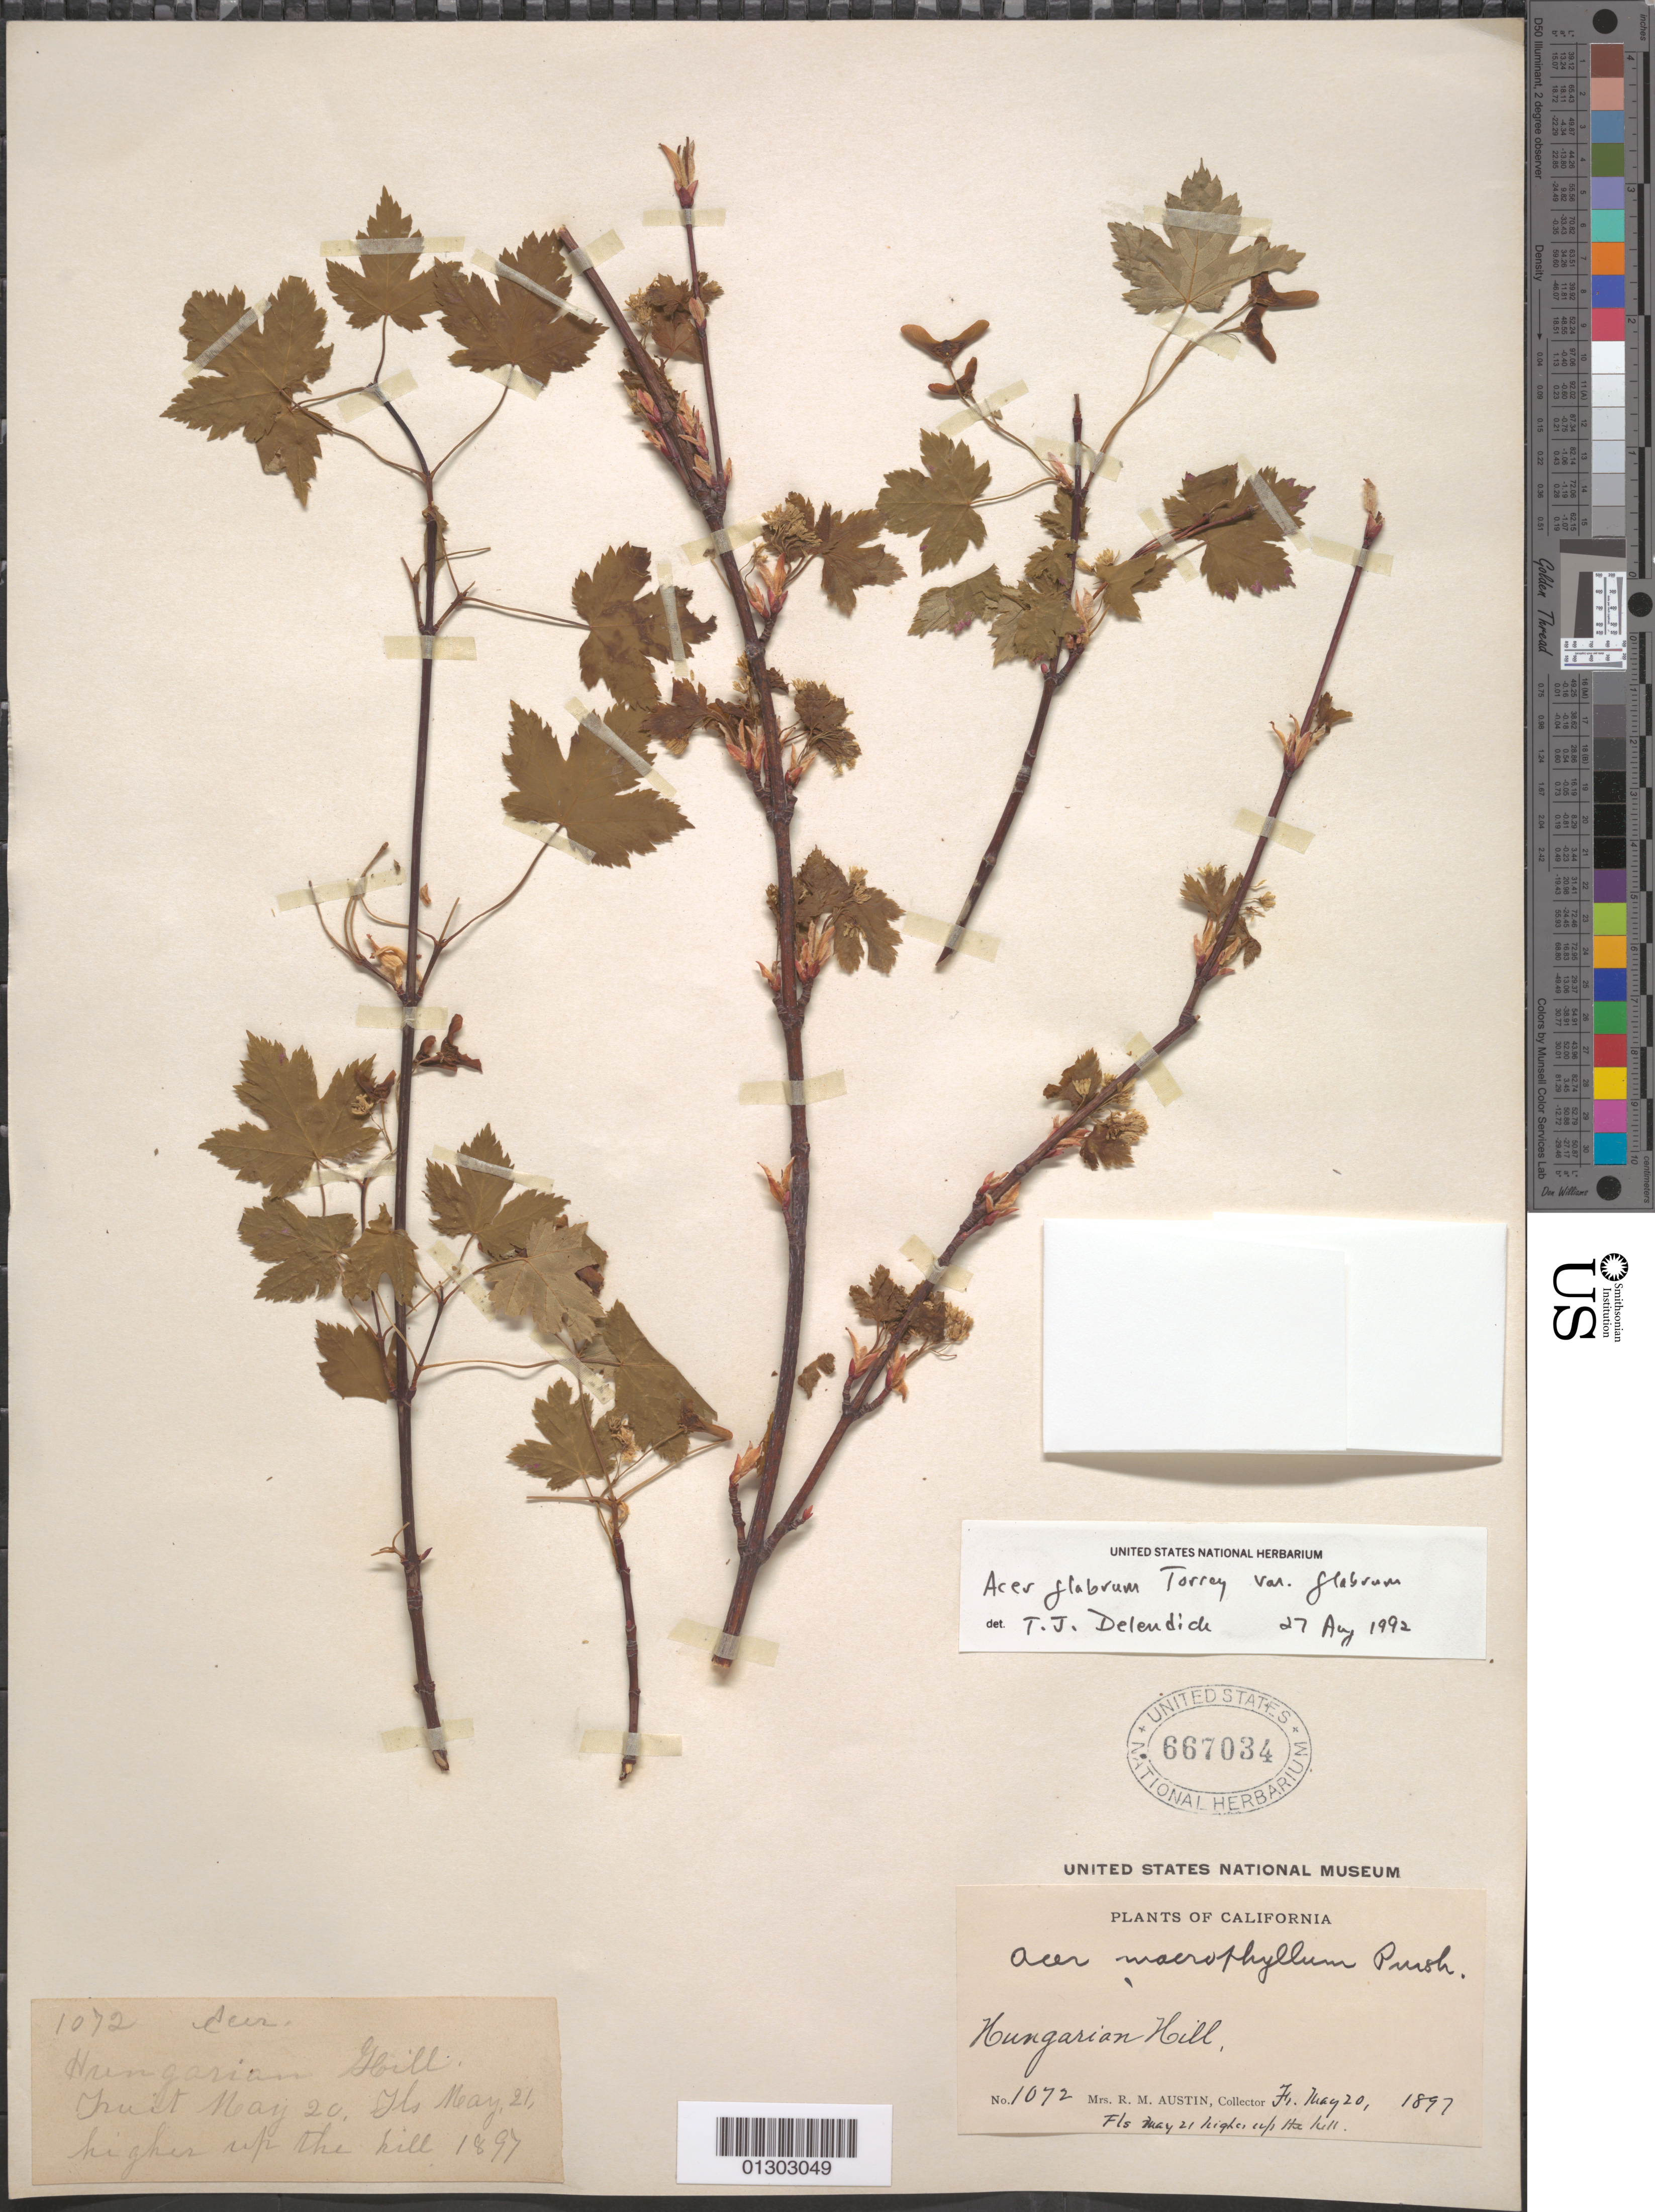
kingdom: Plantae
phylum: Tracheophyta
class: Magnoliopsida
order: Sapindales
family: Sapindaceae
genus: Acer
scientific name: Acer glabrum var. glabrum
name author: Torr.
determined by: Delendick, T. J.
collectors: R. Austin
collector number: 1072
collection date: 1897-05-20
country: United States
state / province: California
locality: Hungarian Hill.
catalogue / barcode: US 667034